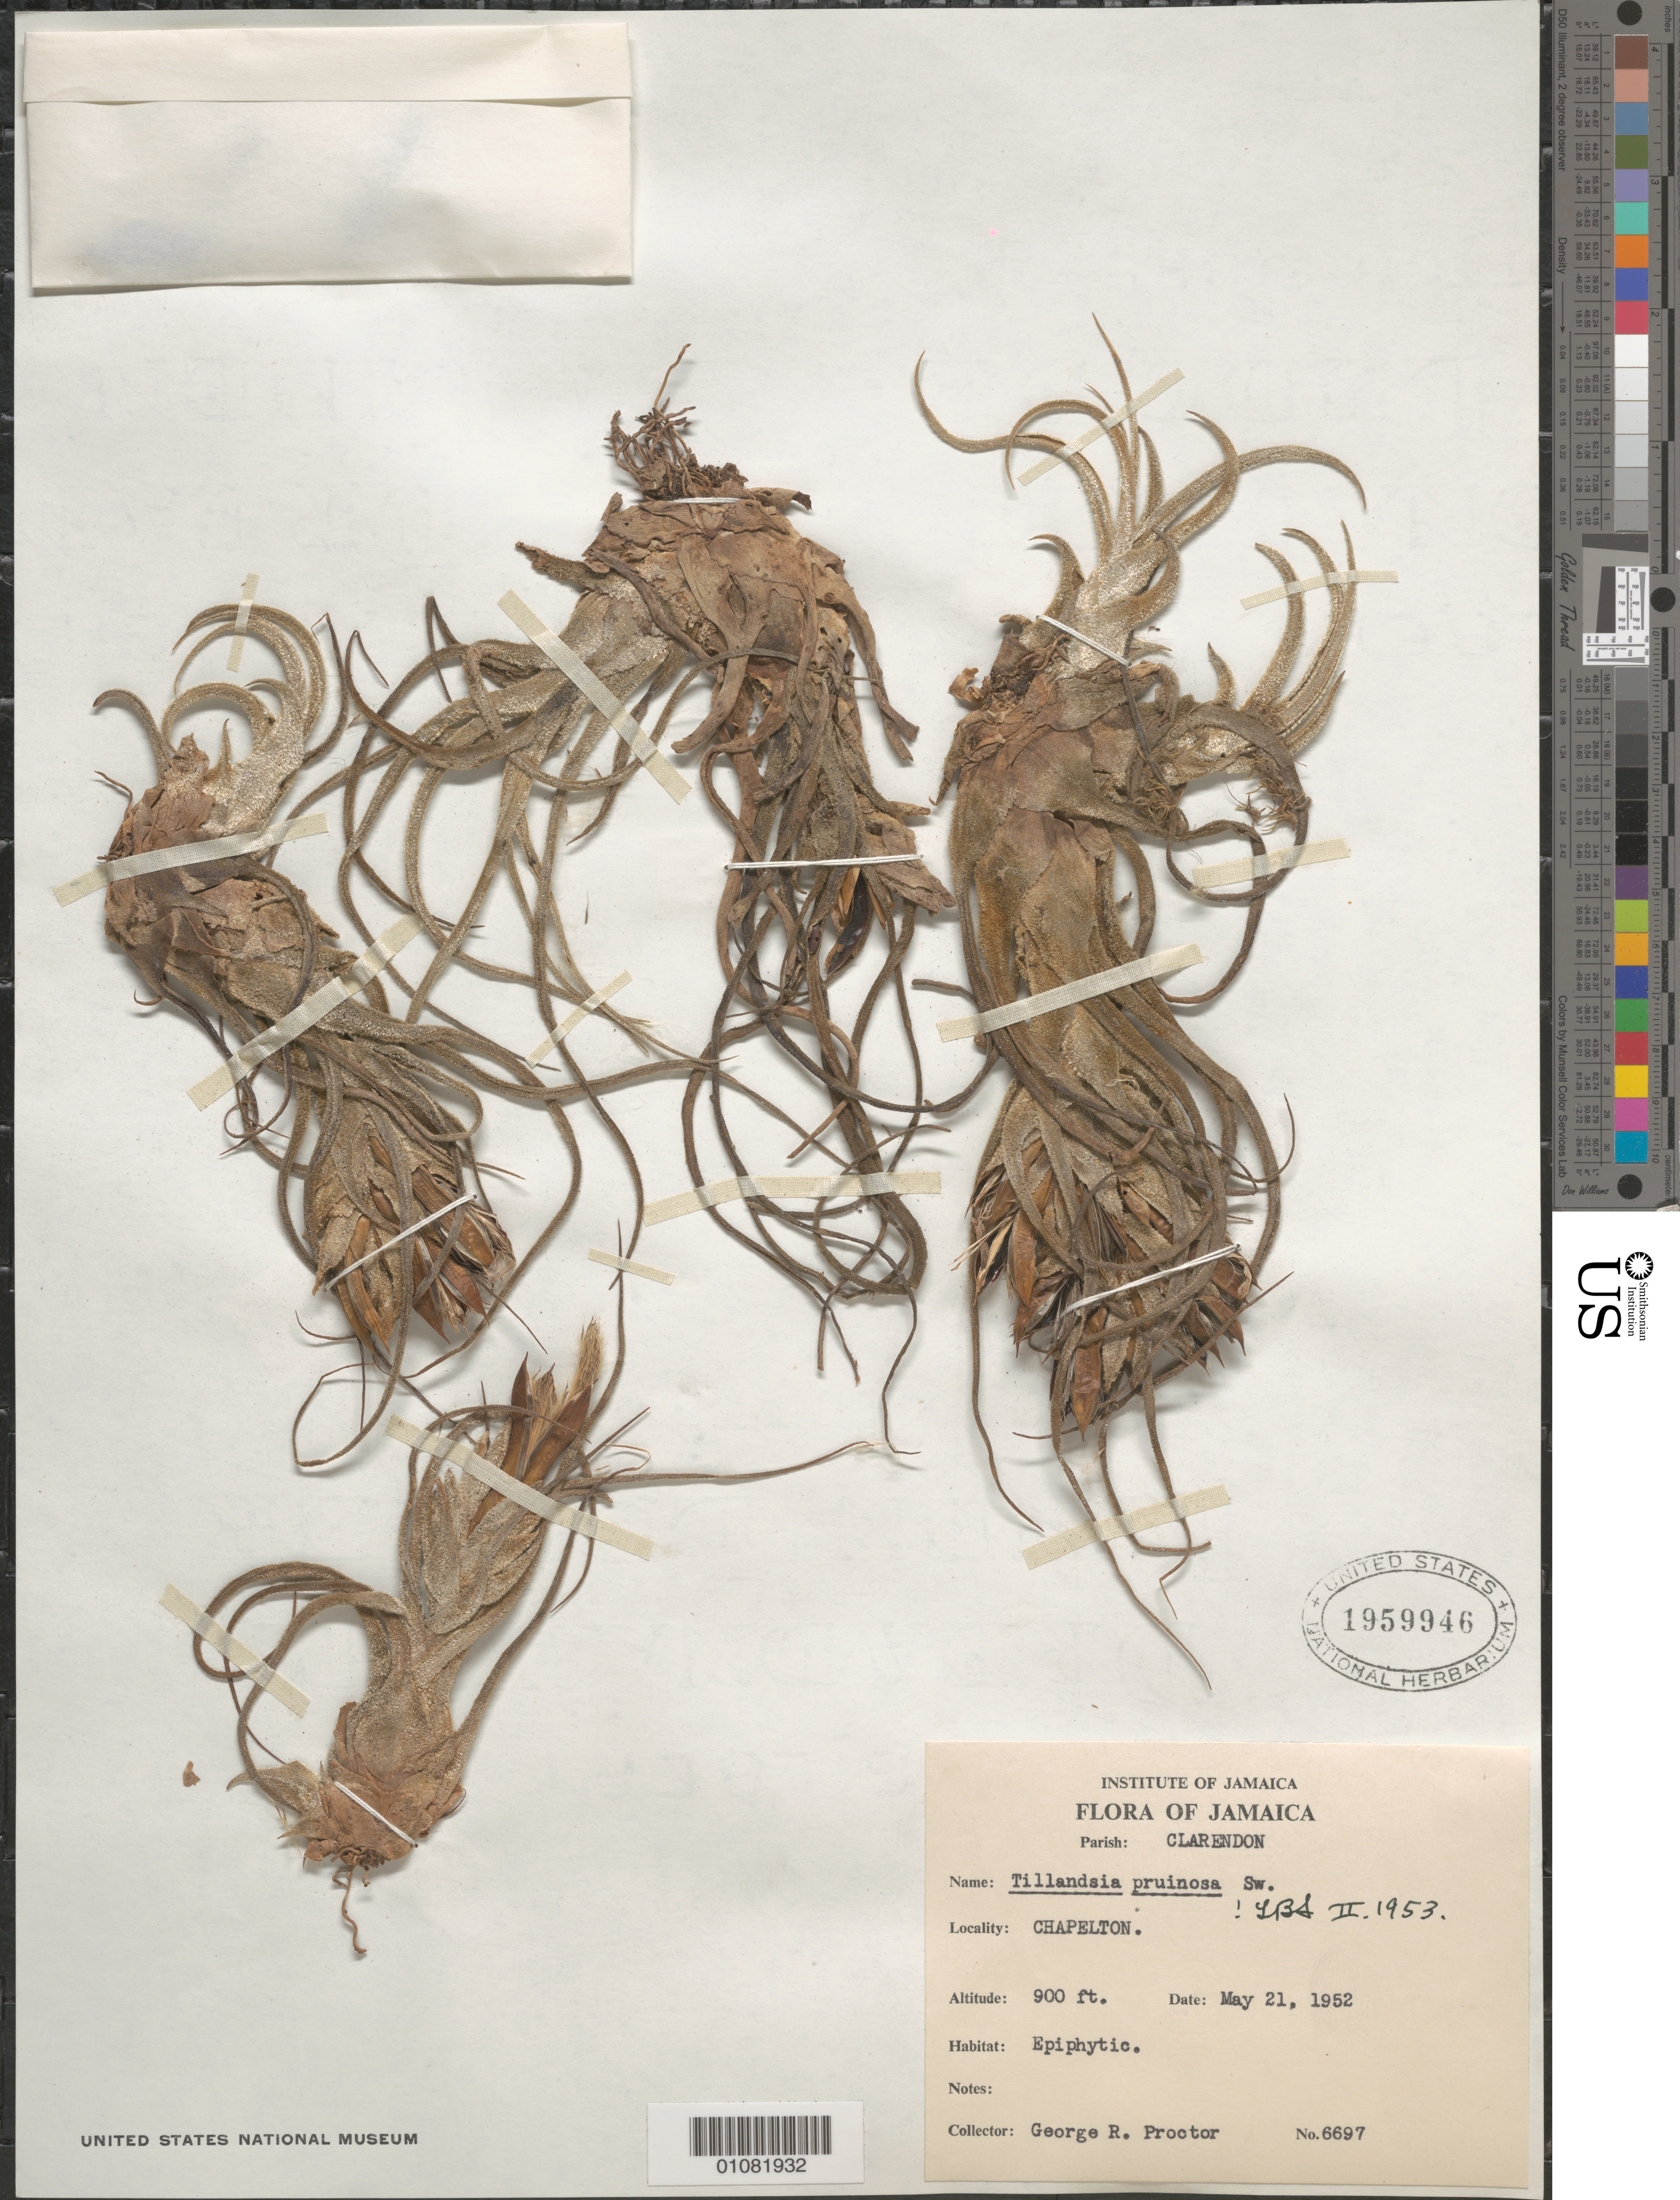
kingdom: Plantae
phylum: Tracheophyta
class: Liliopsida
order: Poales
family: Bromeliaceae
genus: Tillandsia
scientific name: Tillandsia pruinosa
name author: Sw.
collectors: G. R. Proctor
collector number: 6697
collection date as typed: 21 May 1952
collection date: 1952-05-21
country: Jamaica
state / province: Clarendon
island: Jamaica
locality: Chapelton.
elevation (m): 274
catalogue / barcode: US 1959946